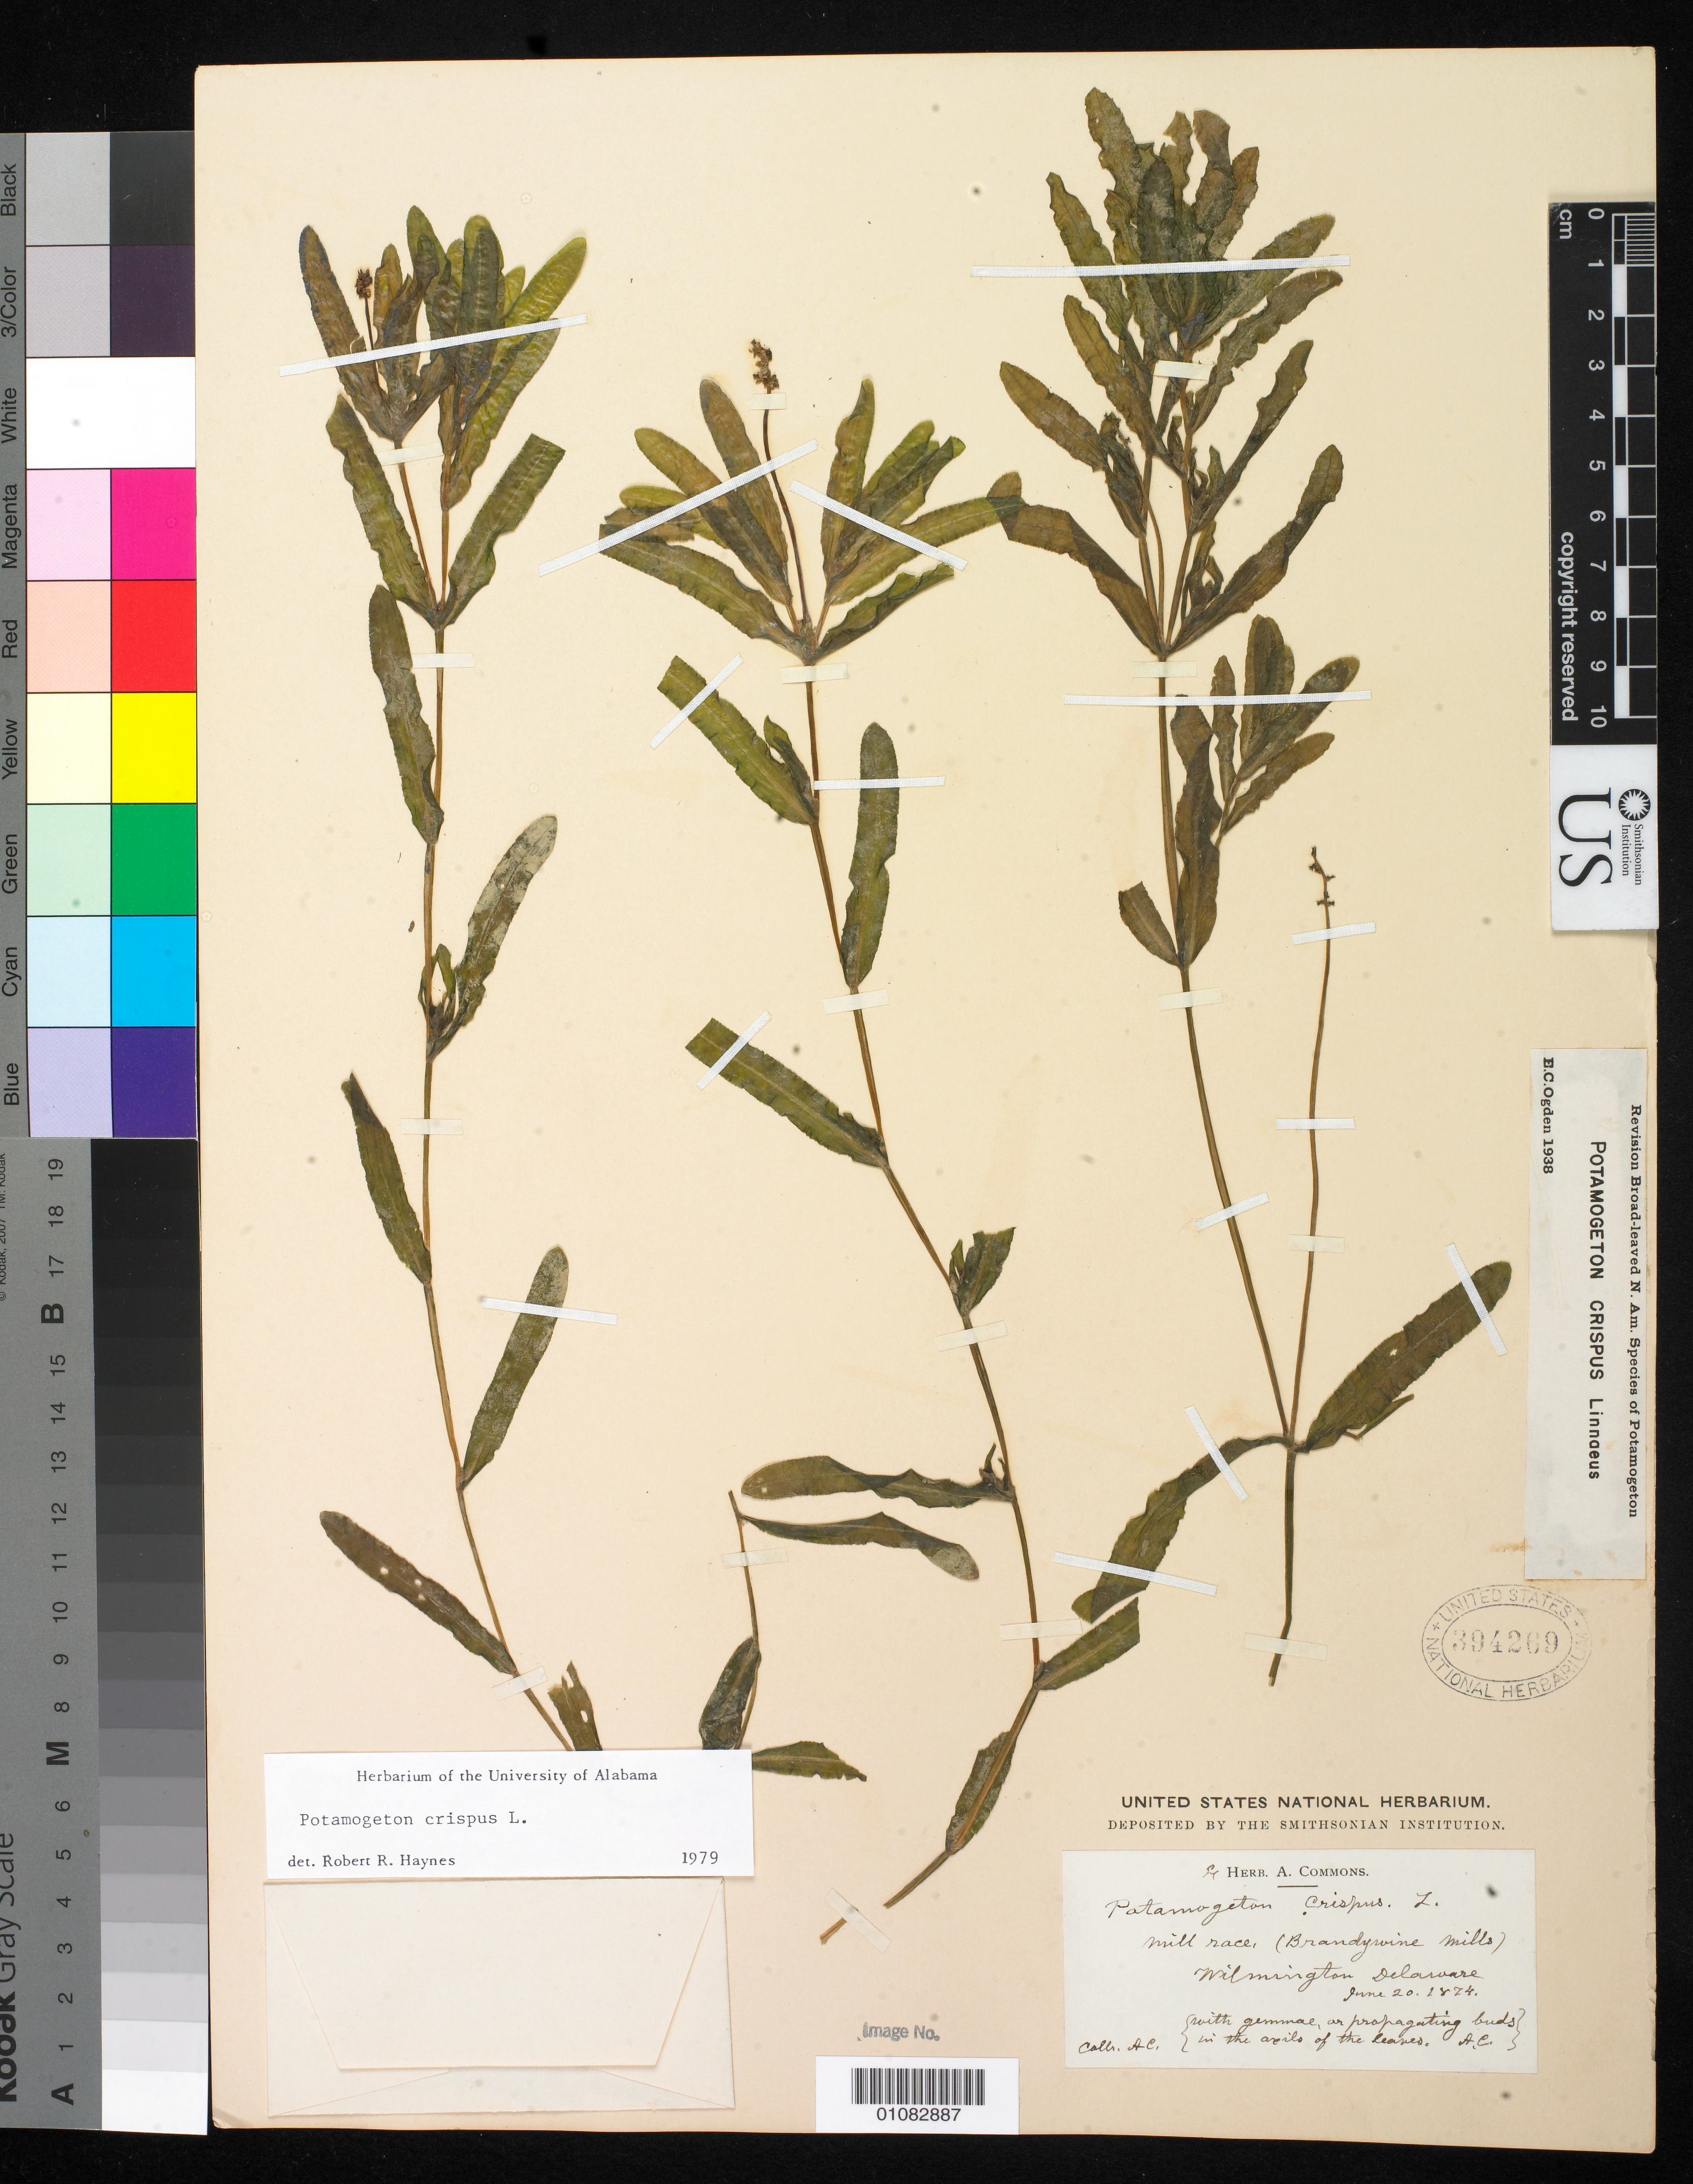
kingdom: Plantae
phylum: Tracheophyta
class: Liliopsida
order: Alismatales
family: Potamogetonaceae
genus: Potamogeton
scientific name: Potamogeton crispus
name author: L.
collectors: A. Commons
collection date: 1874-06-20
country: United States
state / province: Delaware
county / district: New Castle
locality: Wilmington, Mill Race, Brandywine Mills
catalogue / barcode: US 394269